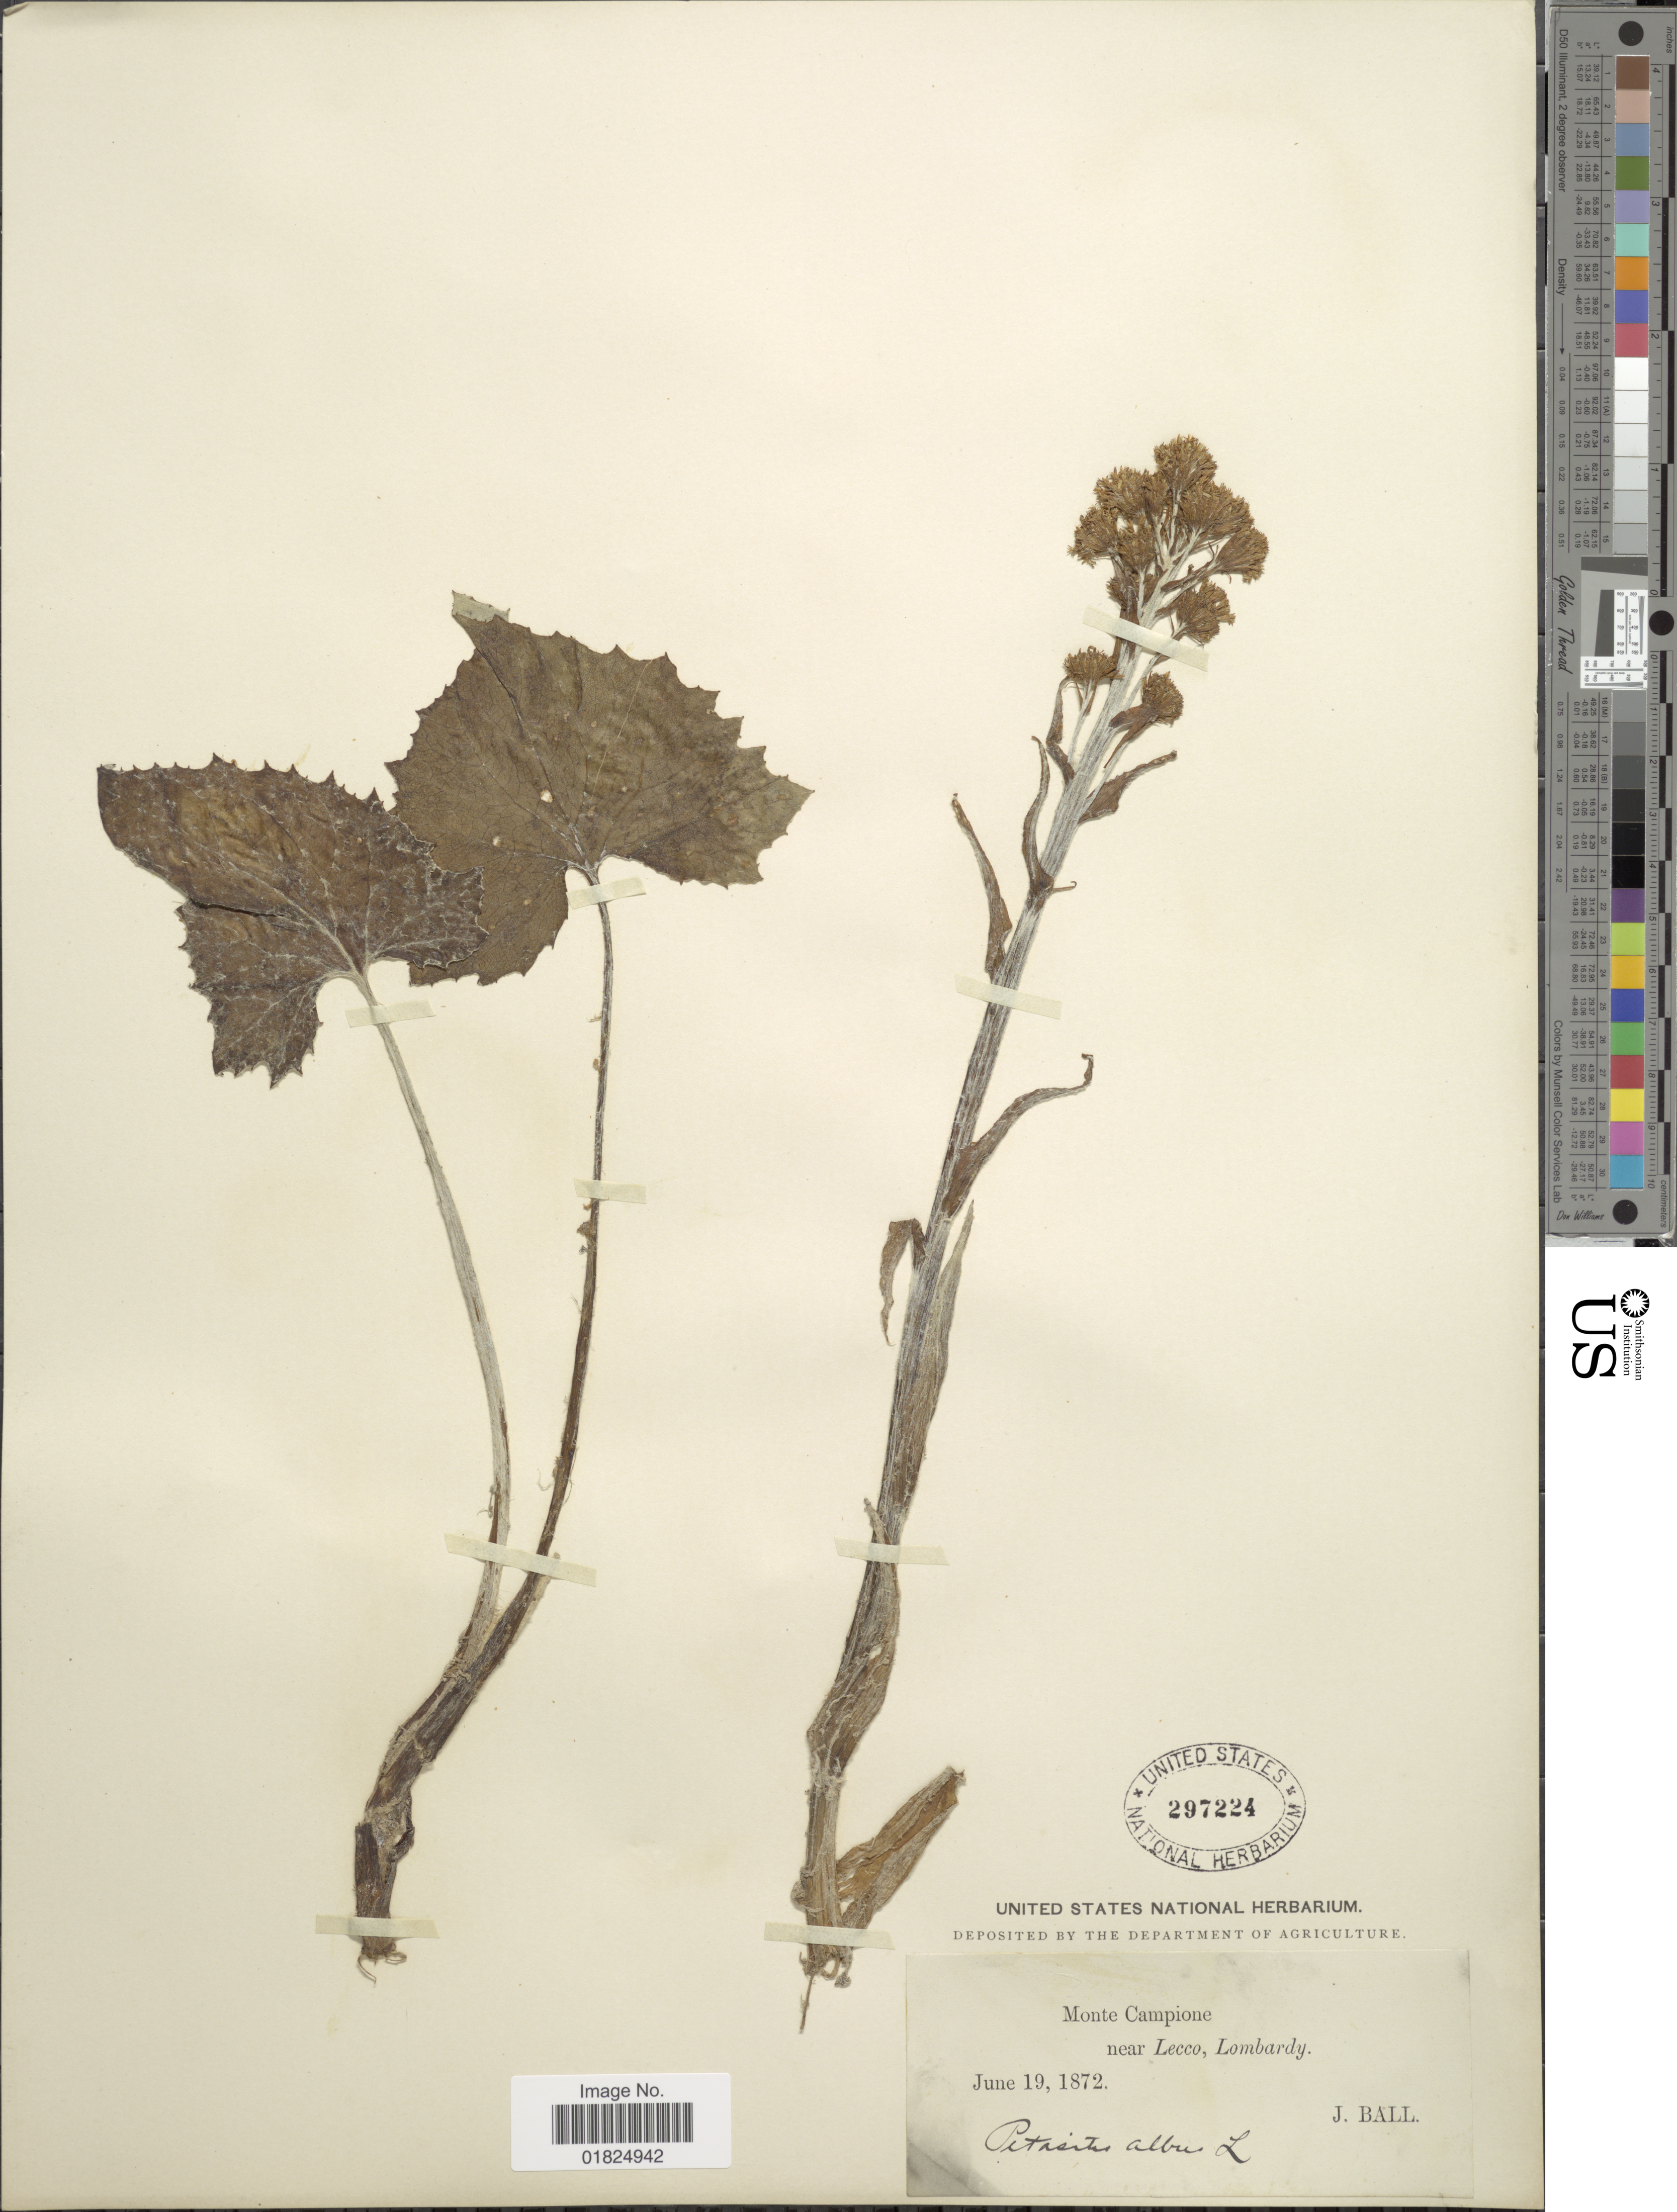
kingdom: Plantae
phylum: Tracheophyta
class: Magnoliopsida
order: Asterales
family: Asteraceae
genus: Petasites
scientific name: Petasites albus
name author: (L.) Gaertn.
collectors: J. Ball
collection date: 1872-06-19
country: Italy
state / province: Lombardy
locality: Monte Campione near Lecco, Lombardy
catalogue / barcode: US 297224